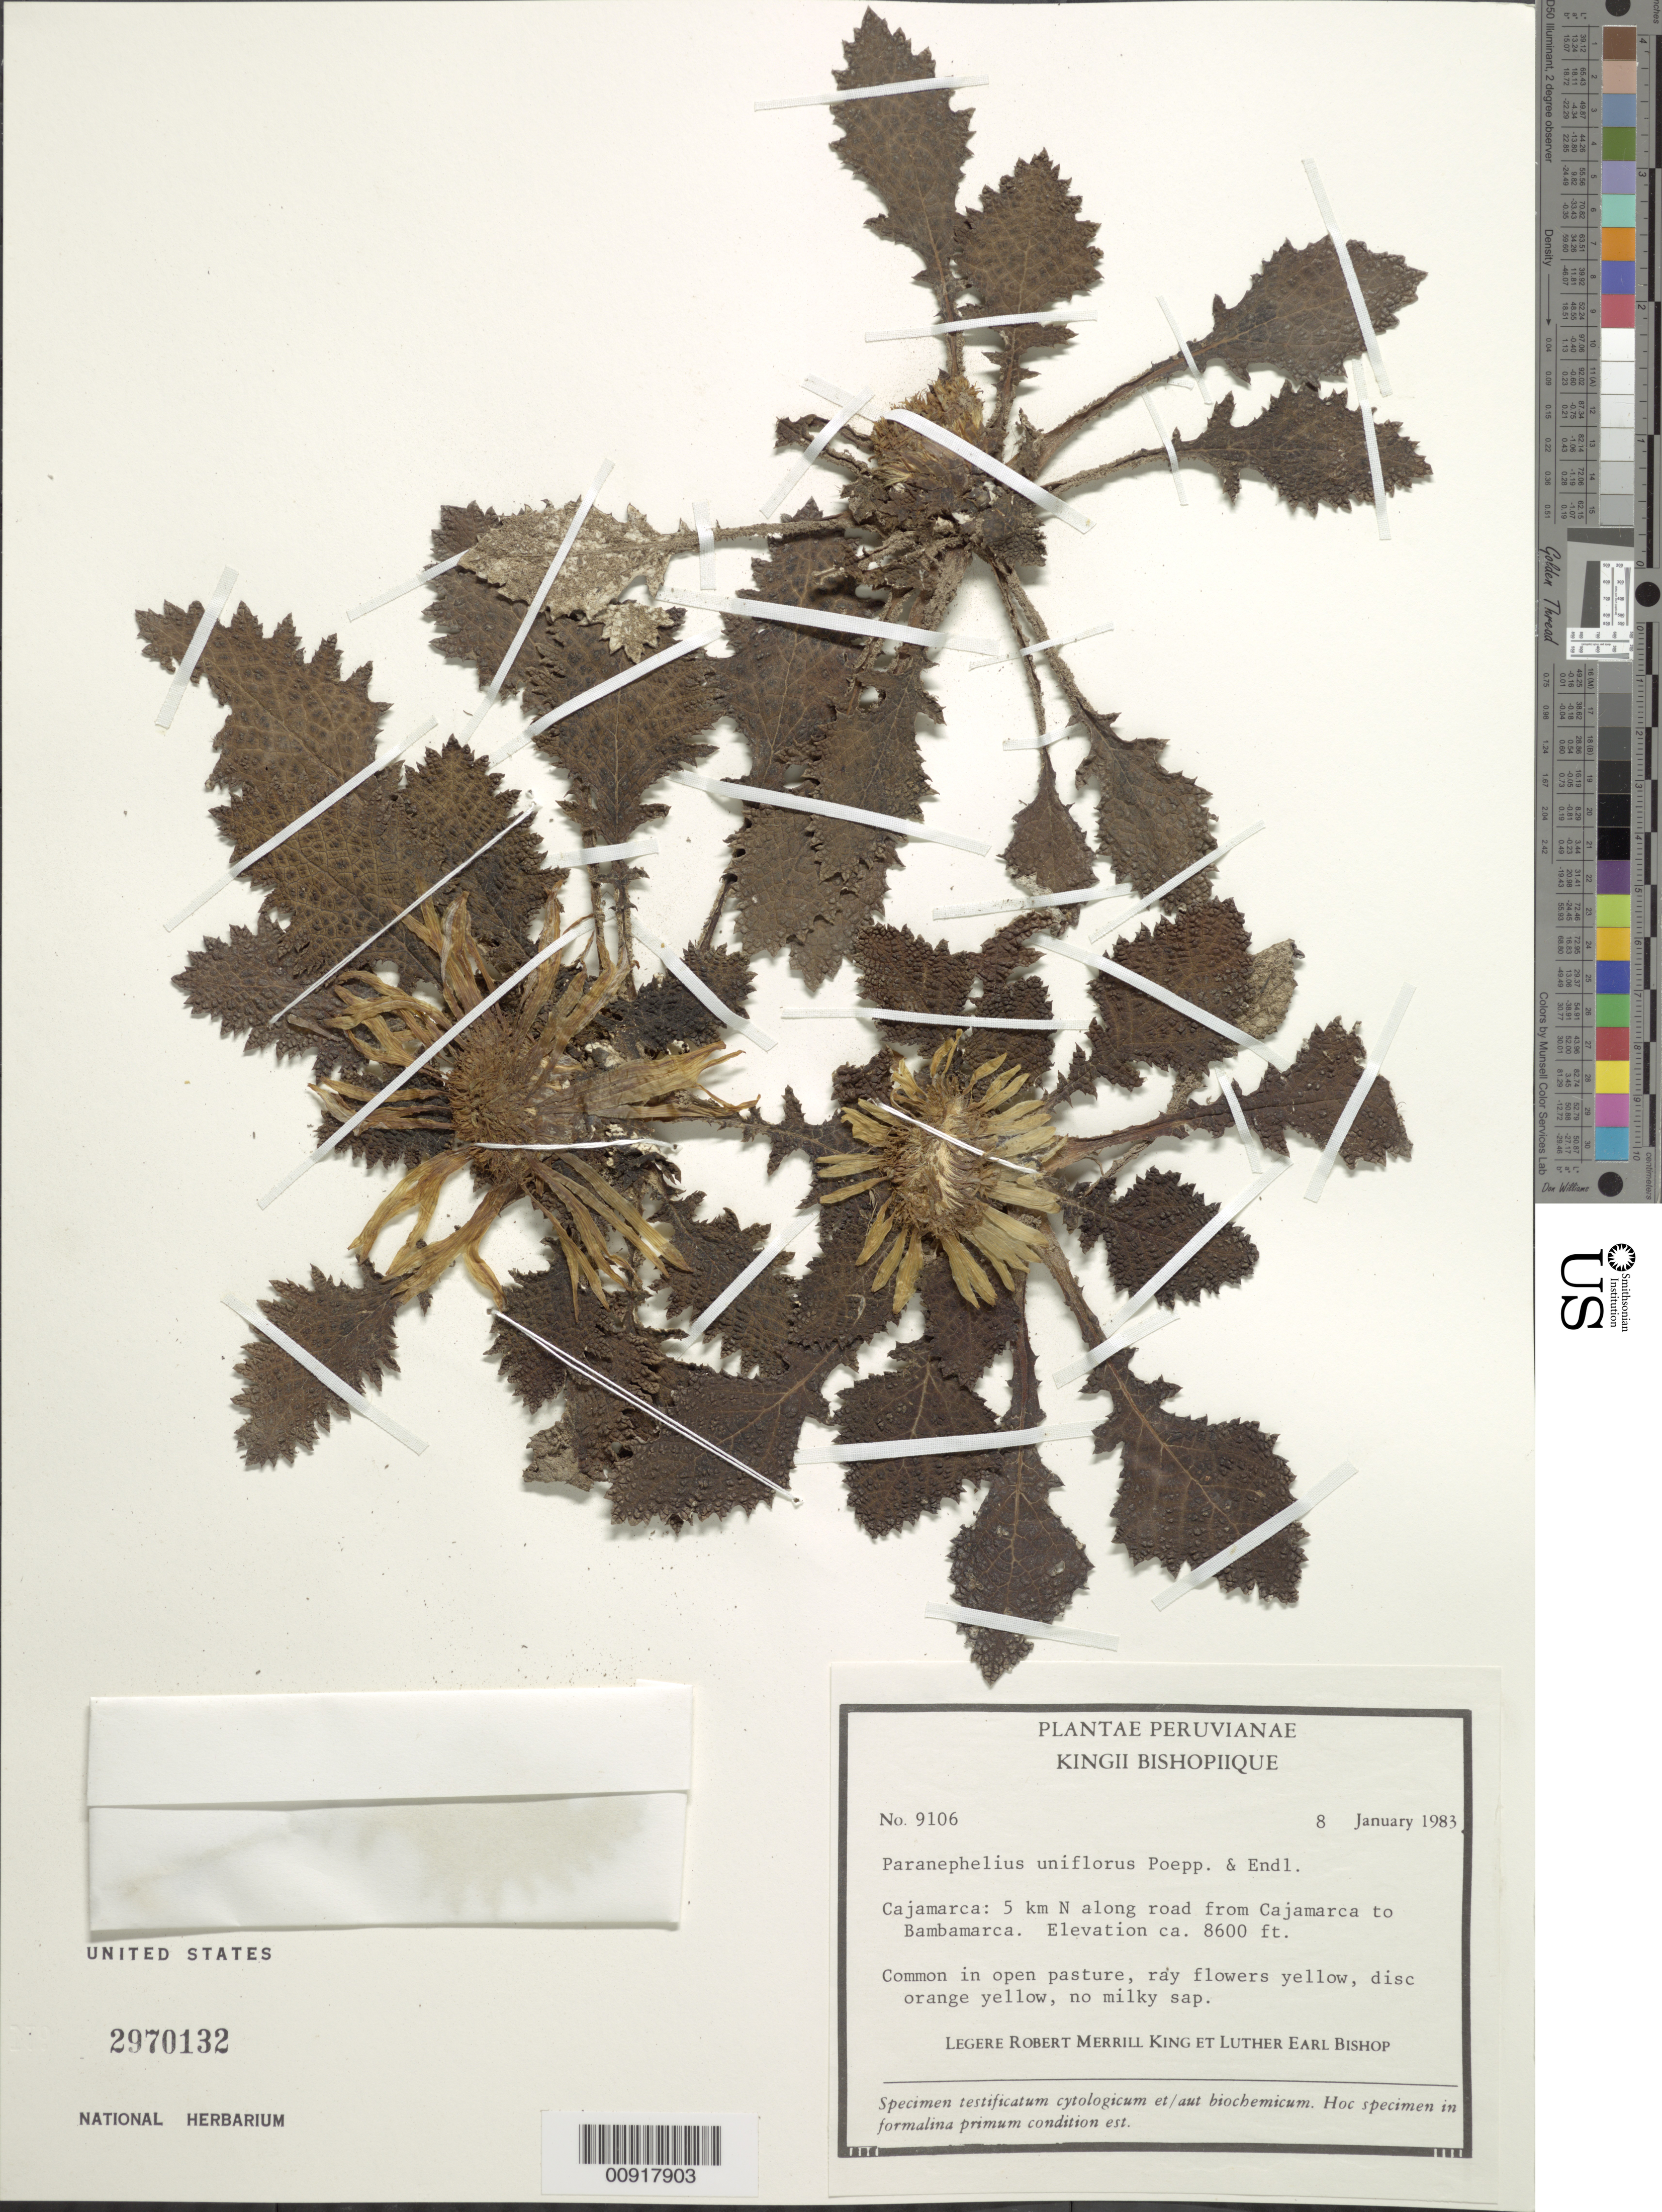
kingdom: Plantae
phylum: Tracheophyta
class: Magnoliopsida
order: Asterales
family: Asteraceae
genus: Paranephelius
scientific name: Paranephelius uniflorus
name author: Poepp. & Endl.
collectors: R. M. King & L. E. Bishop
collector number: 9106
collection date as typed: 8 January 1983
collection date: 1983-01-08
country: Peru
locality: Cajamarca: 9 km N along road from Cajamarca to Bambamarca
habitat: Open pasture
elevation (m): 2621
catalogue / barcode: US 2970132